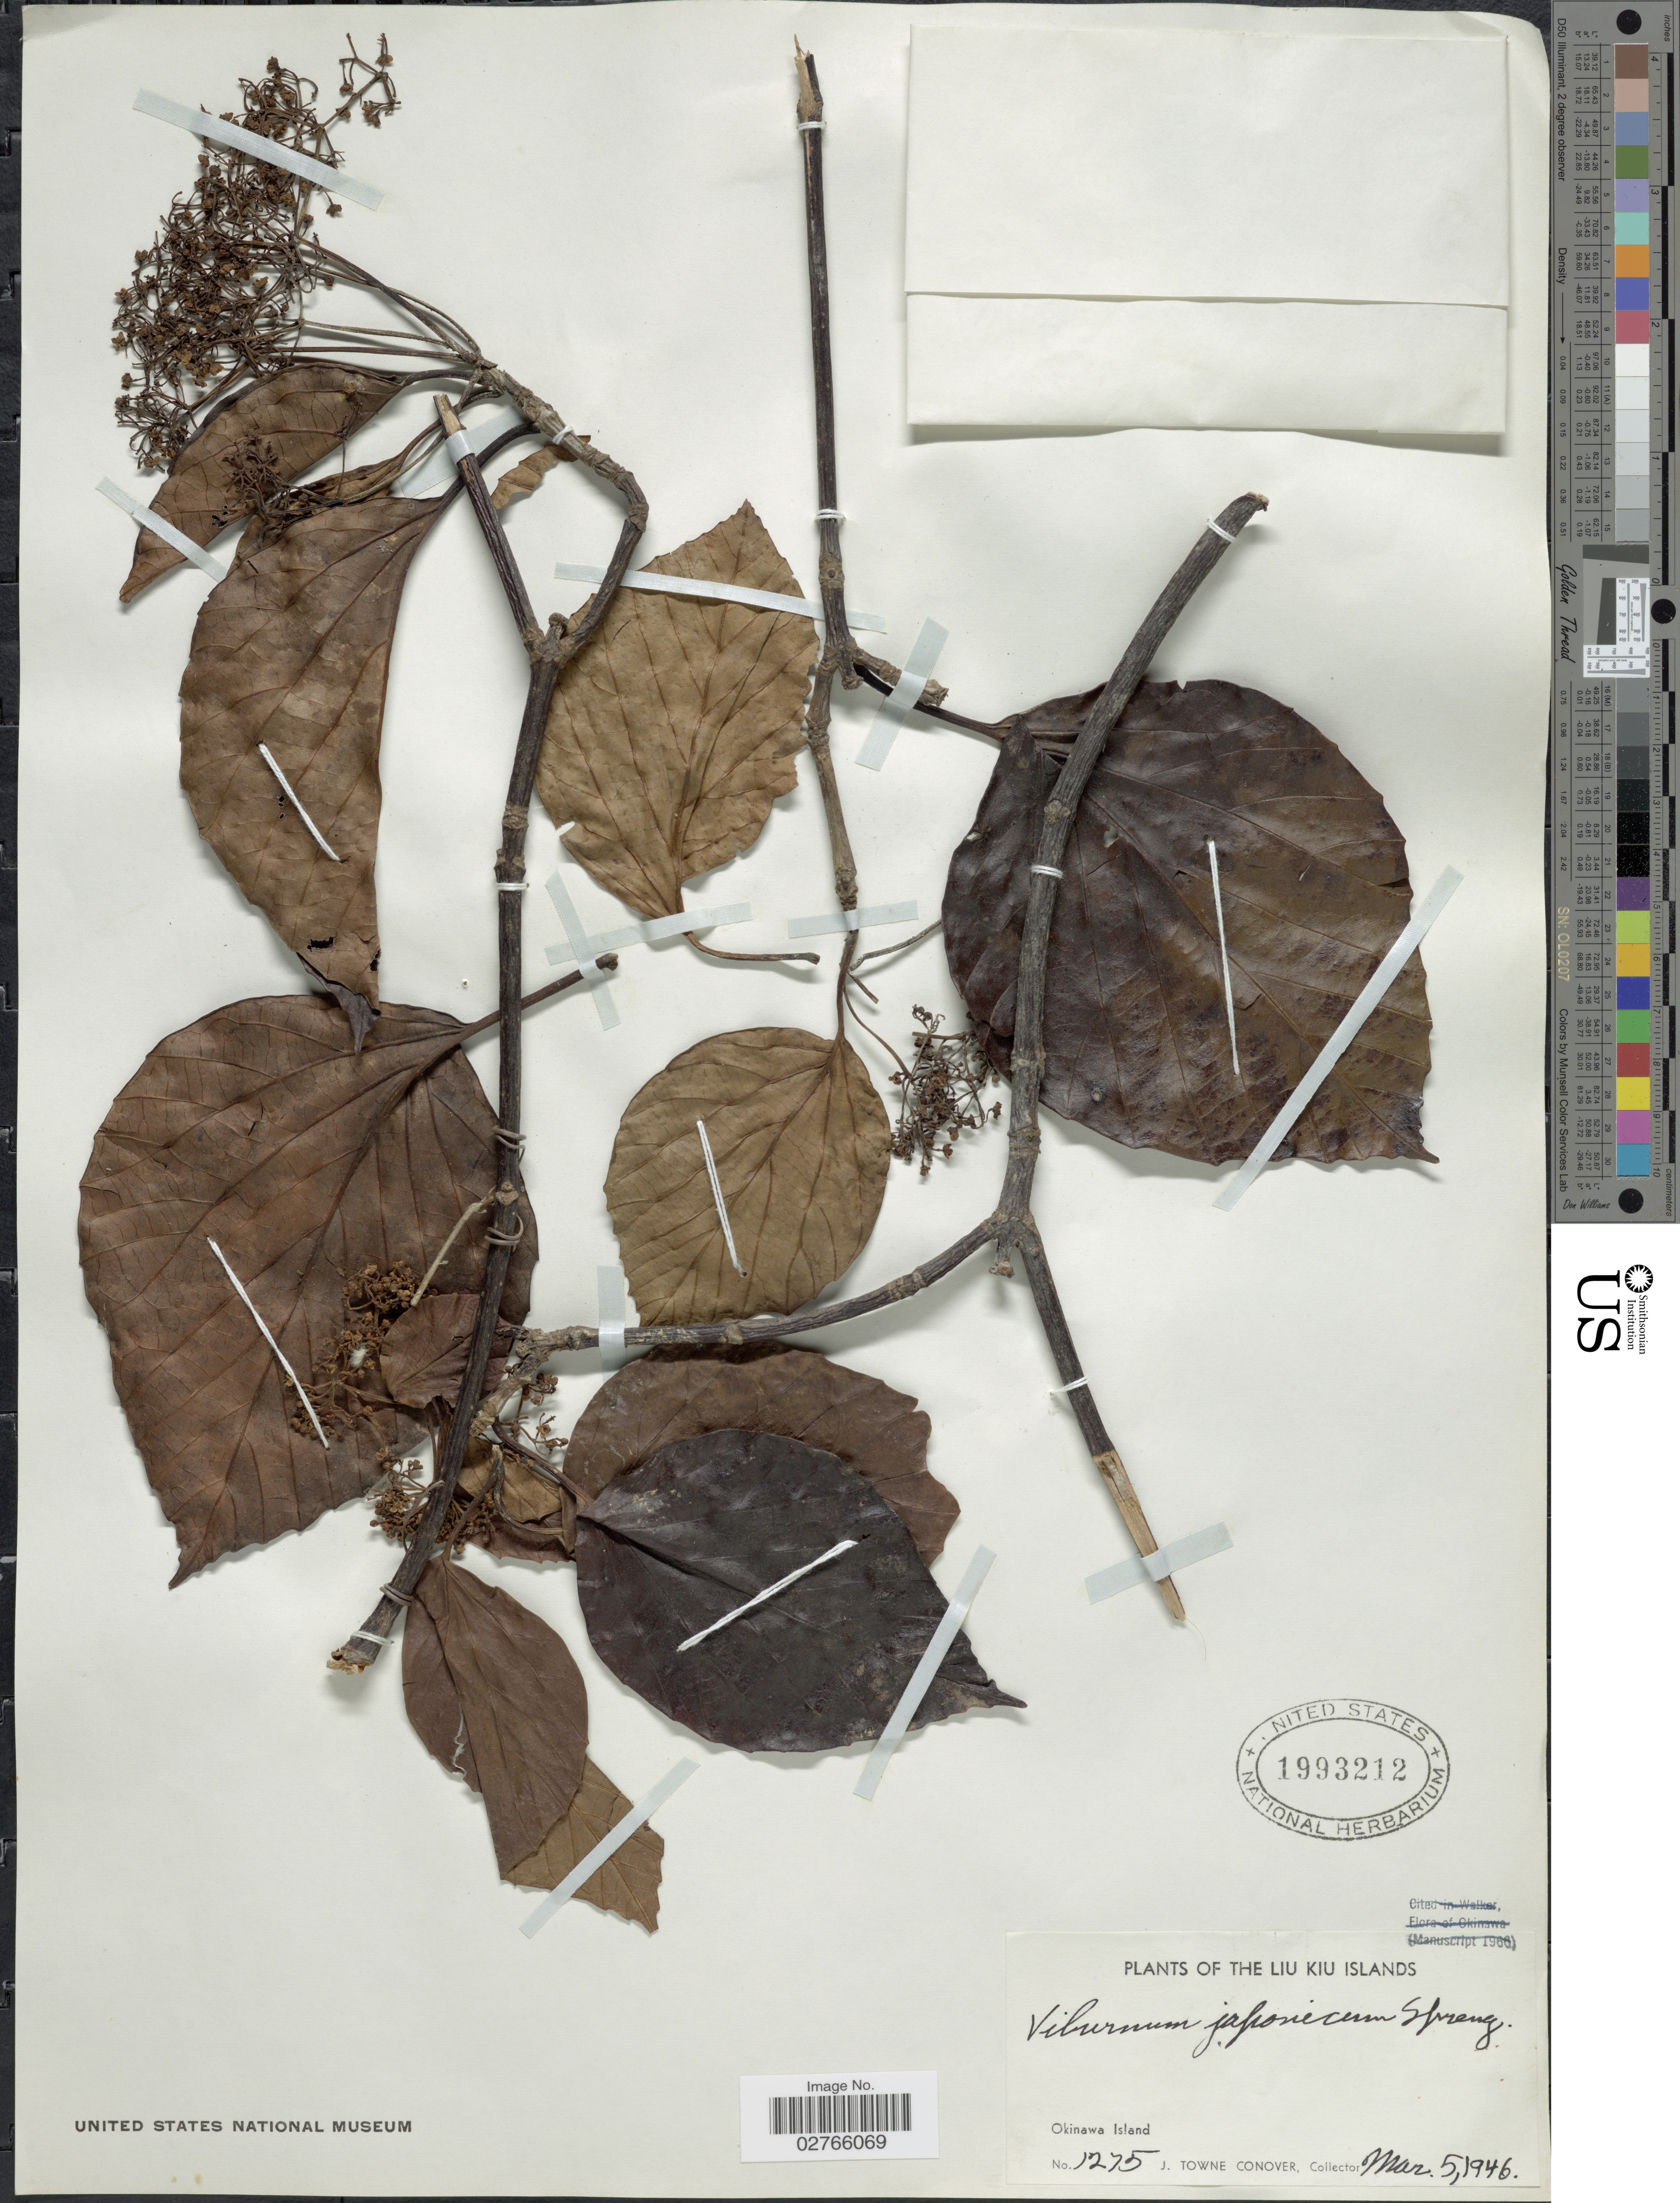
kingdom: Plantae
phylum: Tracheophyta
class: Magnoliopsida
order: Dipsacales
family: Viburnaceae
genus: Viburnum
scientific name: Viburnum japonicum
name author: (Thunb.) C.K. Spreng.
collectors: J. T. Conover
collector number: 1275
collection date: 1946-03-05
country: Japan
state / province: Okinawa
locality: The Liu Kiu Islands, Okinawa Island.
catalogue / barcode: US 1993212